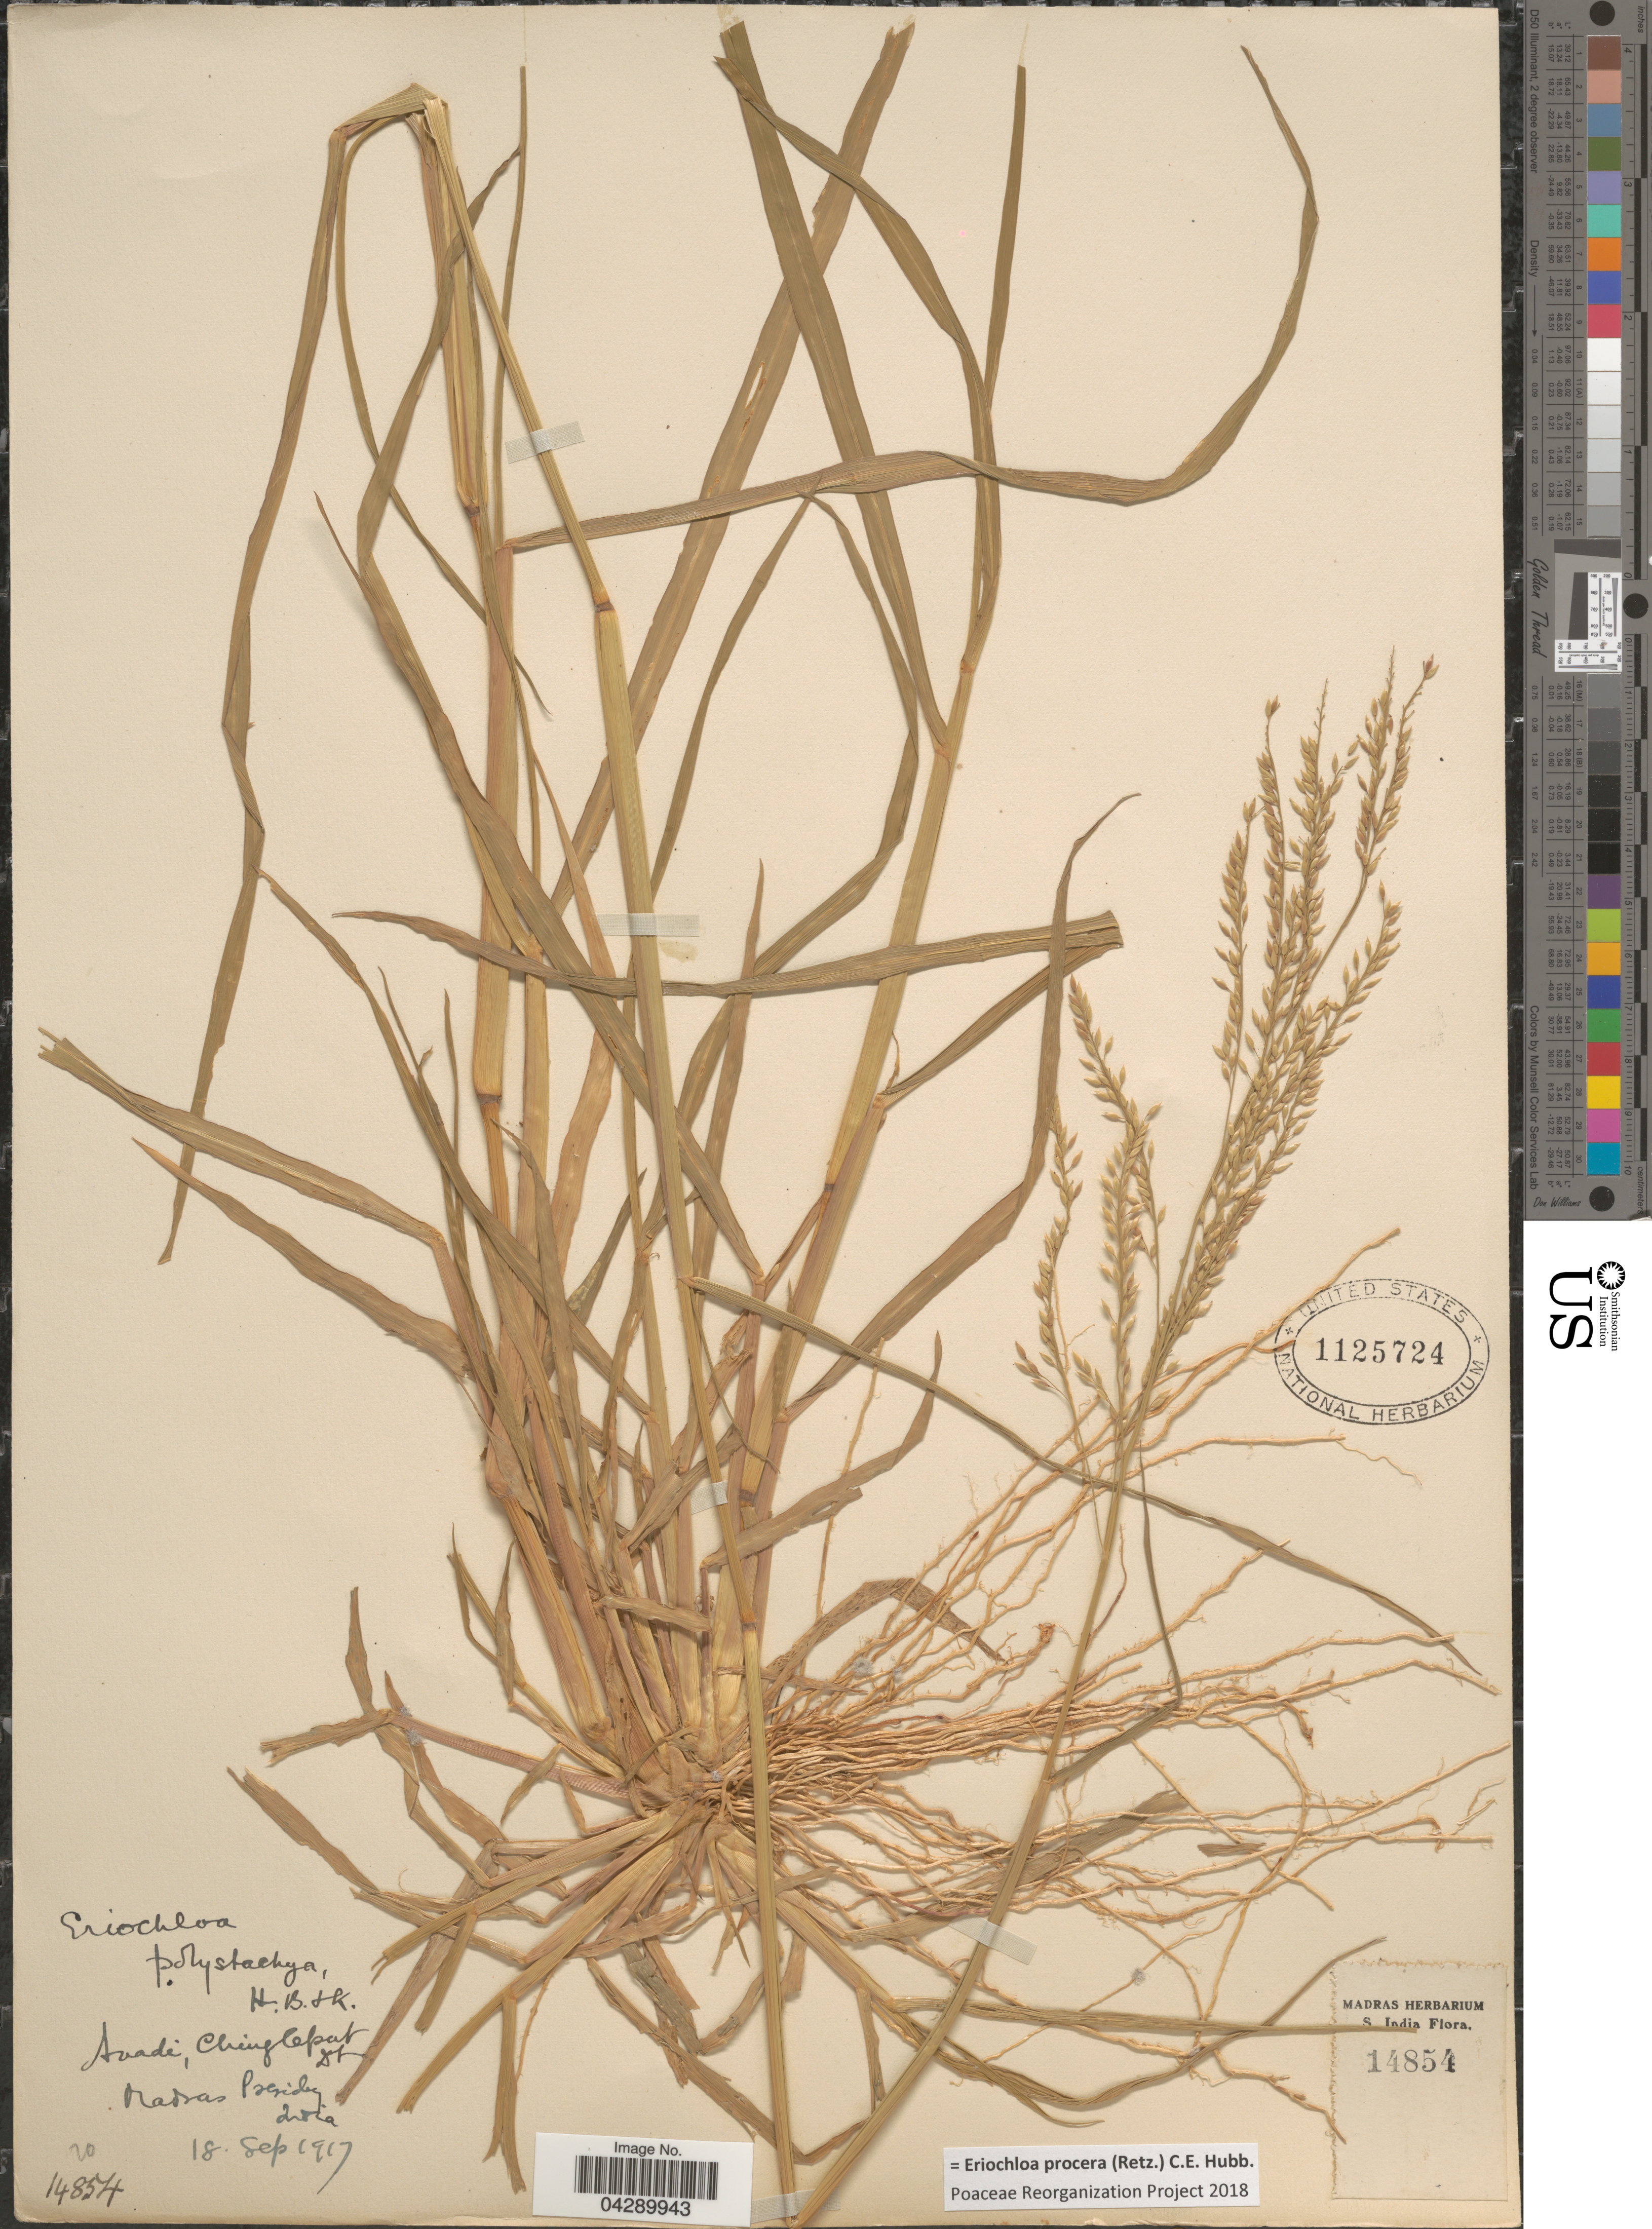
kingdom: Plantae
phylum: Tracheophyta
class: Liliopsida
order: Poales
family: Poaceae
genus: Eriochloa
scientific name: Eriochloa procera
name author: (Retz.) C.E. Hubb.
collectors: Ex herb. Madras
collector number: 14854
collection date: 1917-09-18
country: India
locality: Avadi, Chingleput Dt. Madras Presidency. S. India.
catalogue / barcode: US 1125724